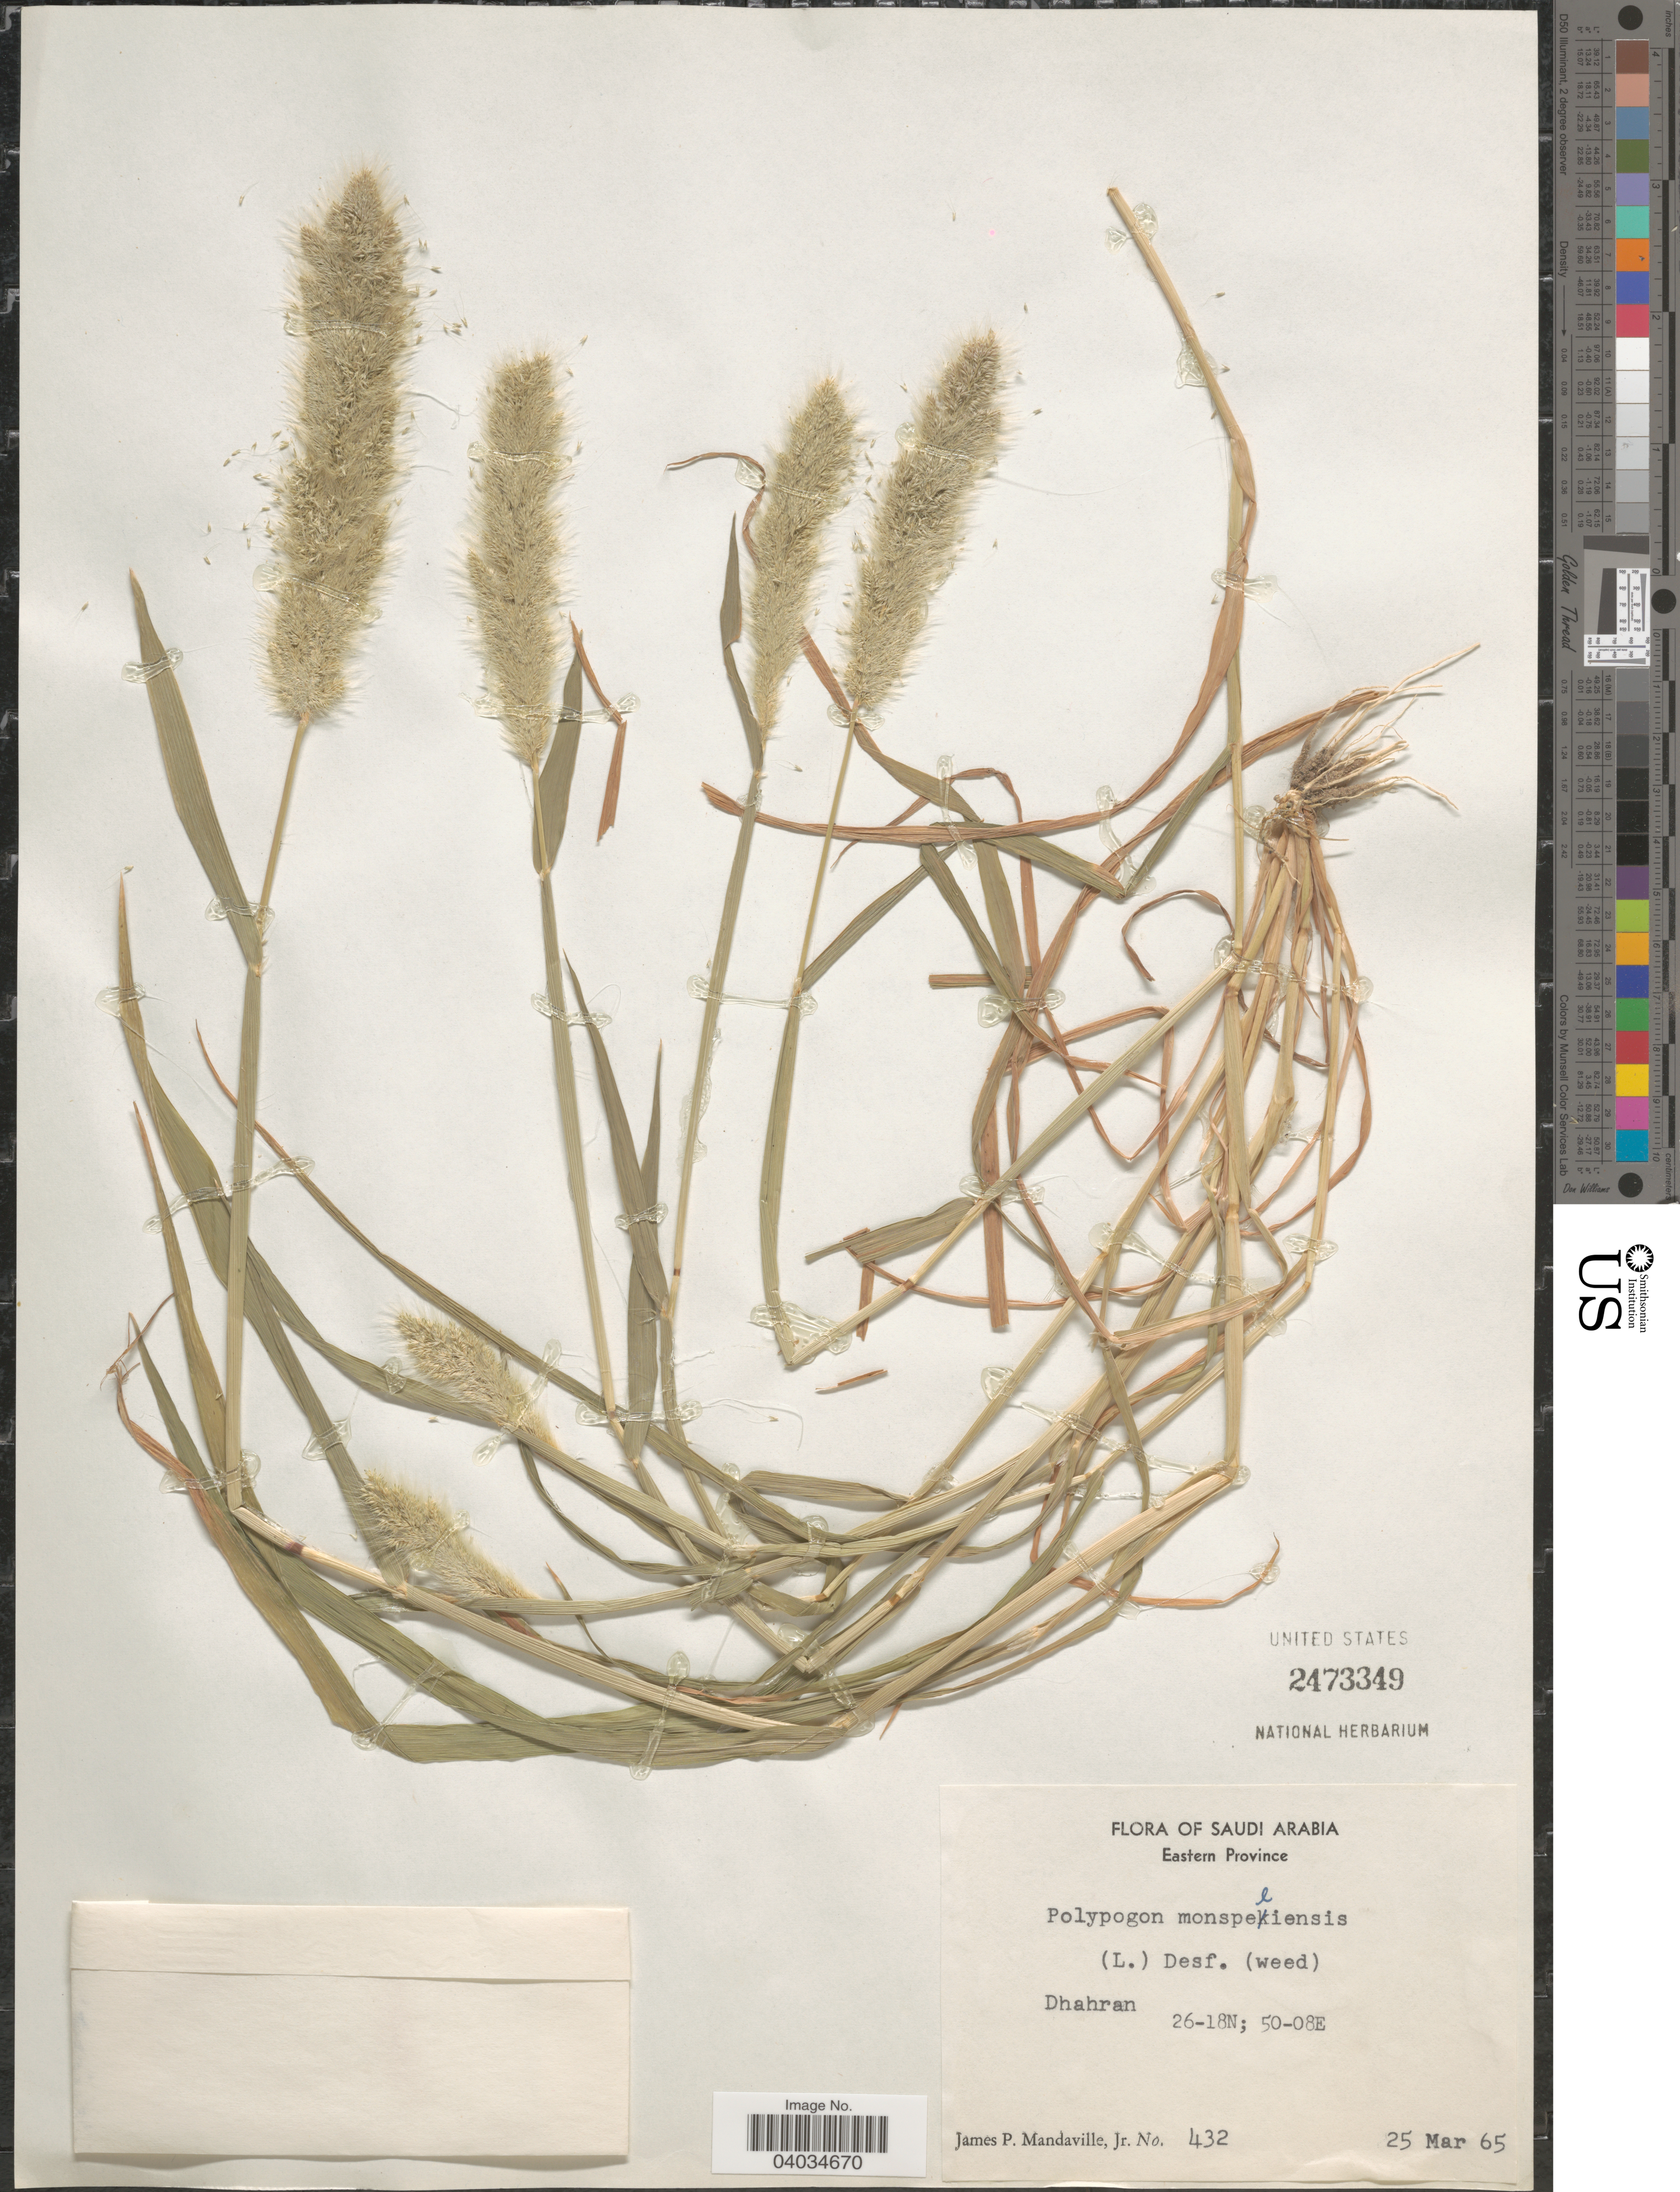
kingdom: Plantae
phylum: Tracheophyta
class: Liliopsida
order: Poales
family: Poaceae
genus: Polypogon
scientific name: Polypogon monspeliensis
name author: (L.) Desf.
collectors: J. Mandaville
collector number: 432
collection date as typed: Transcribed d/m/y: 25/3/65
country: Saudi Arabia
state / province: Ash Sharqiyah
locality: Eastern Province. Dhahran 26-18N; 50-08E.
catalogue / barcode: US 2473349